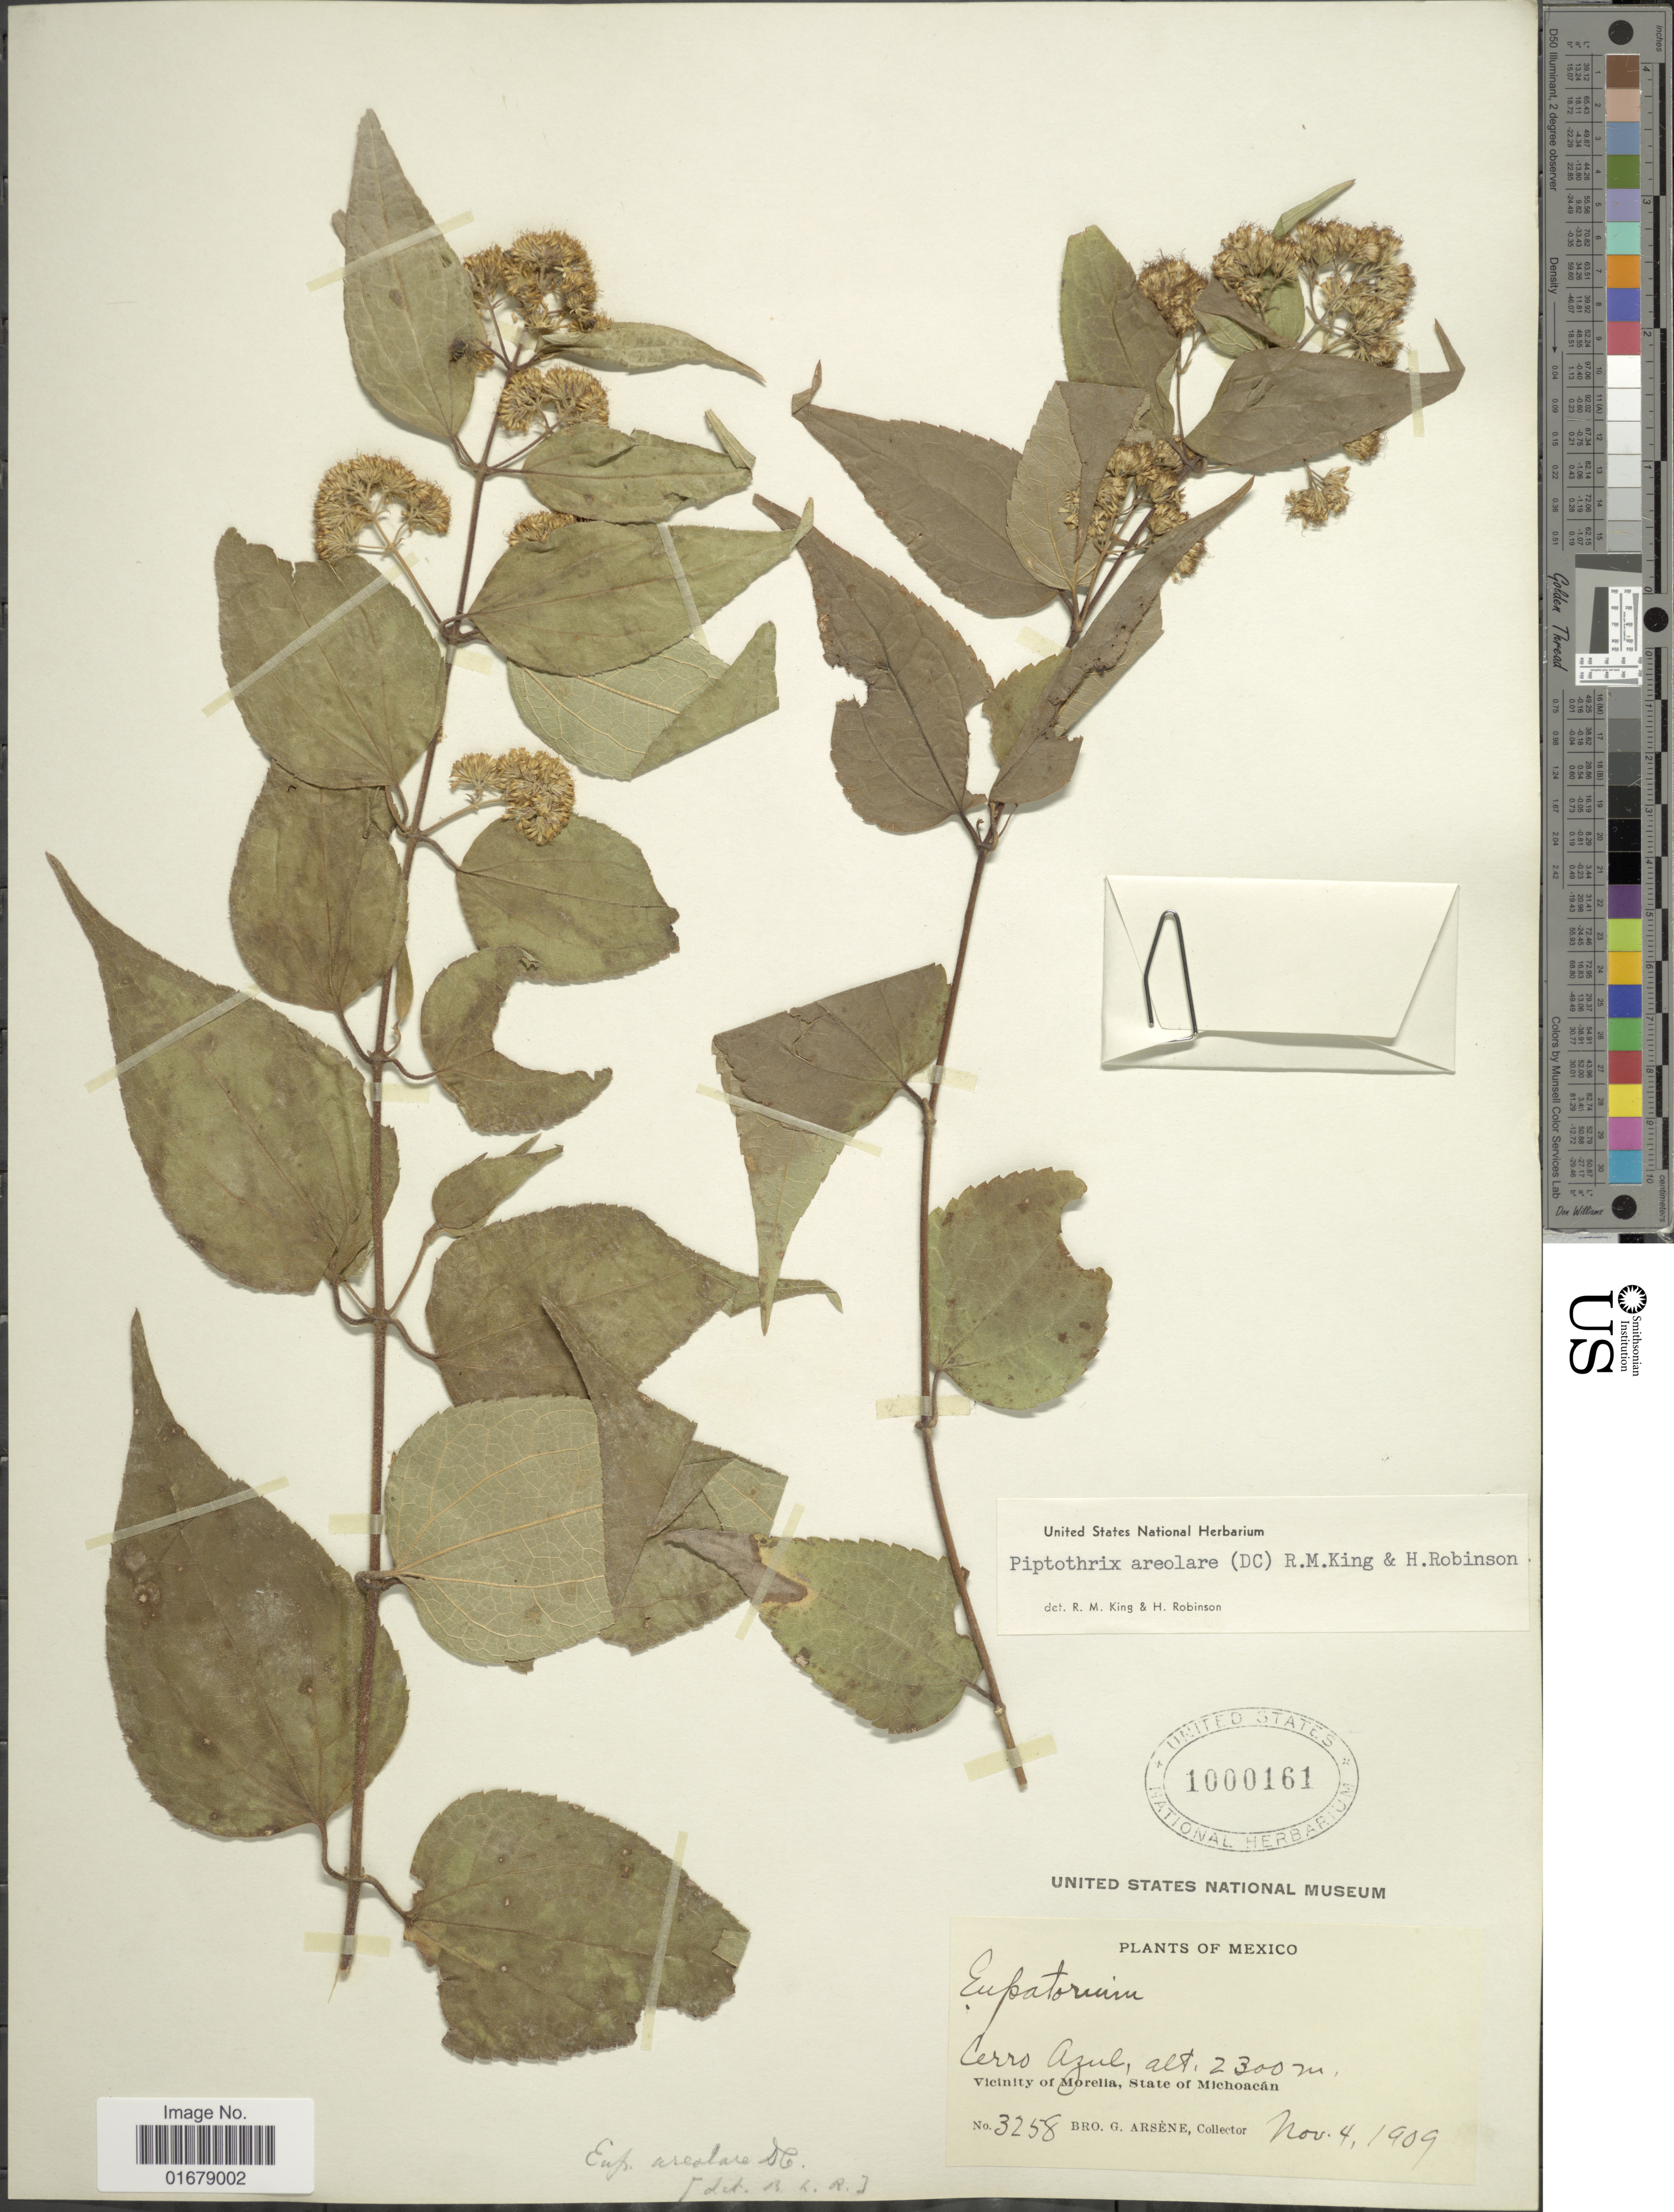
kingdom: Plantae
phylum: Tracheophyta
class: Magnoliopsida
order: Asterales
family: Asteraceae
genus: Piptothrix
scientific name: Piptothrix areolaris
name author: (DC.) R.M. King & H. Rob.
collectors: Bro. G. Arsène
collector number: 3258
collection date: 1909-11-04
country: Mexico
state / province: Michoacán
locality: Mexico. Vicinity of Morelia, State of Michoacán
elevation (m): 2300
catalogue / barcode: US 1000161